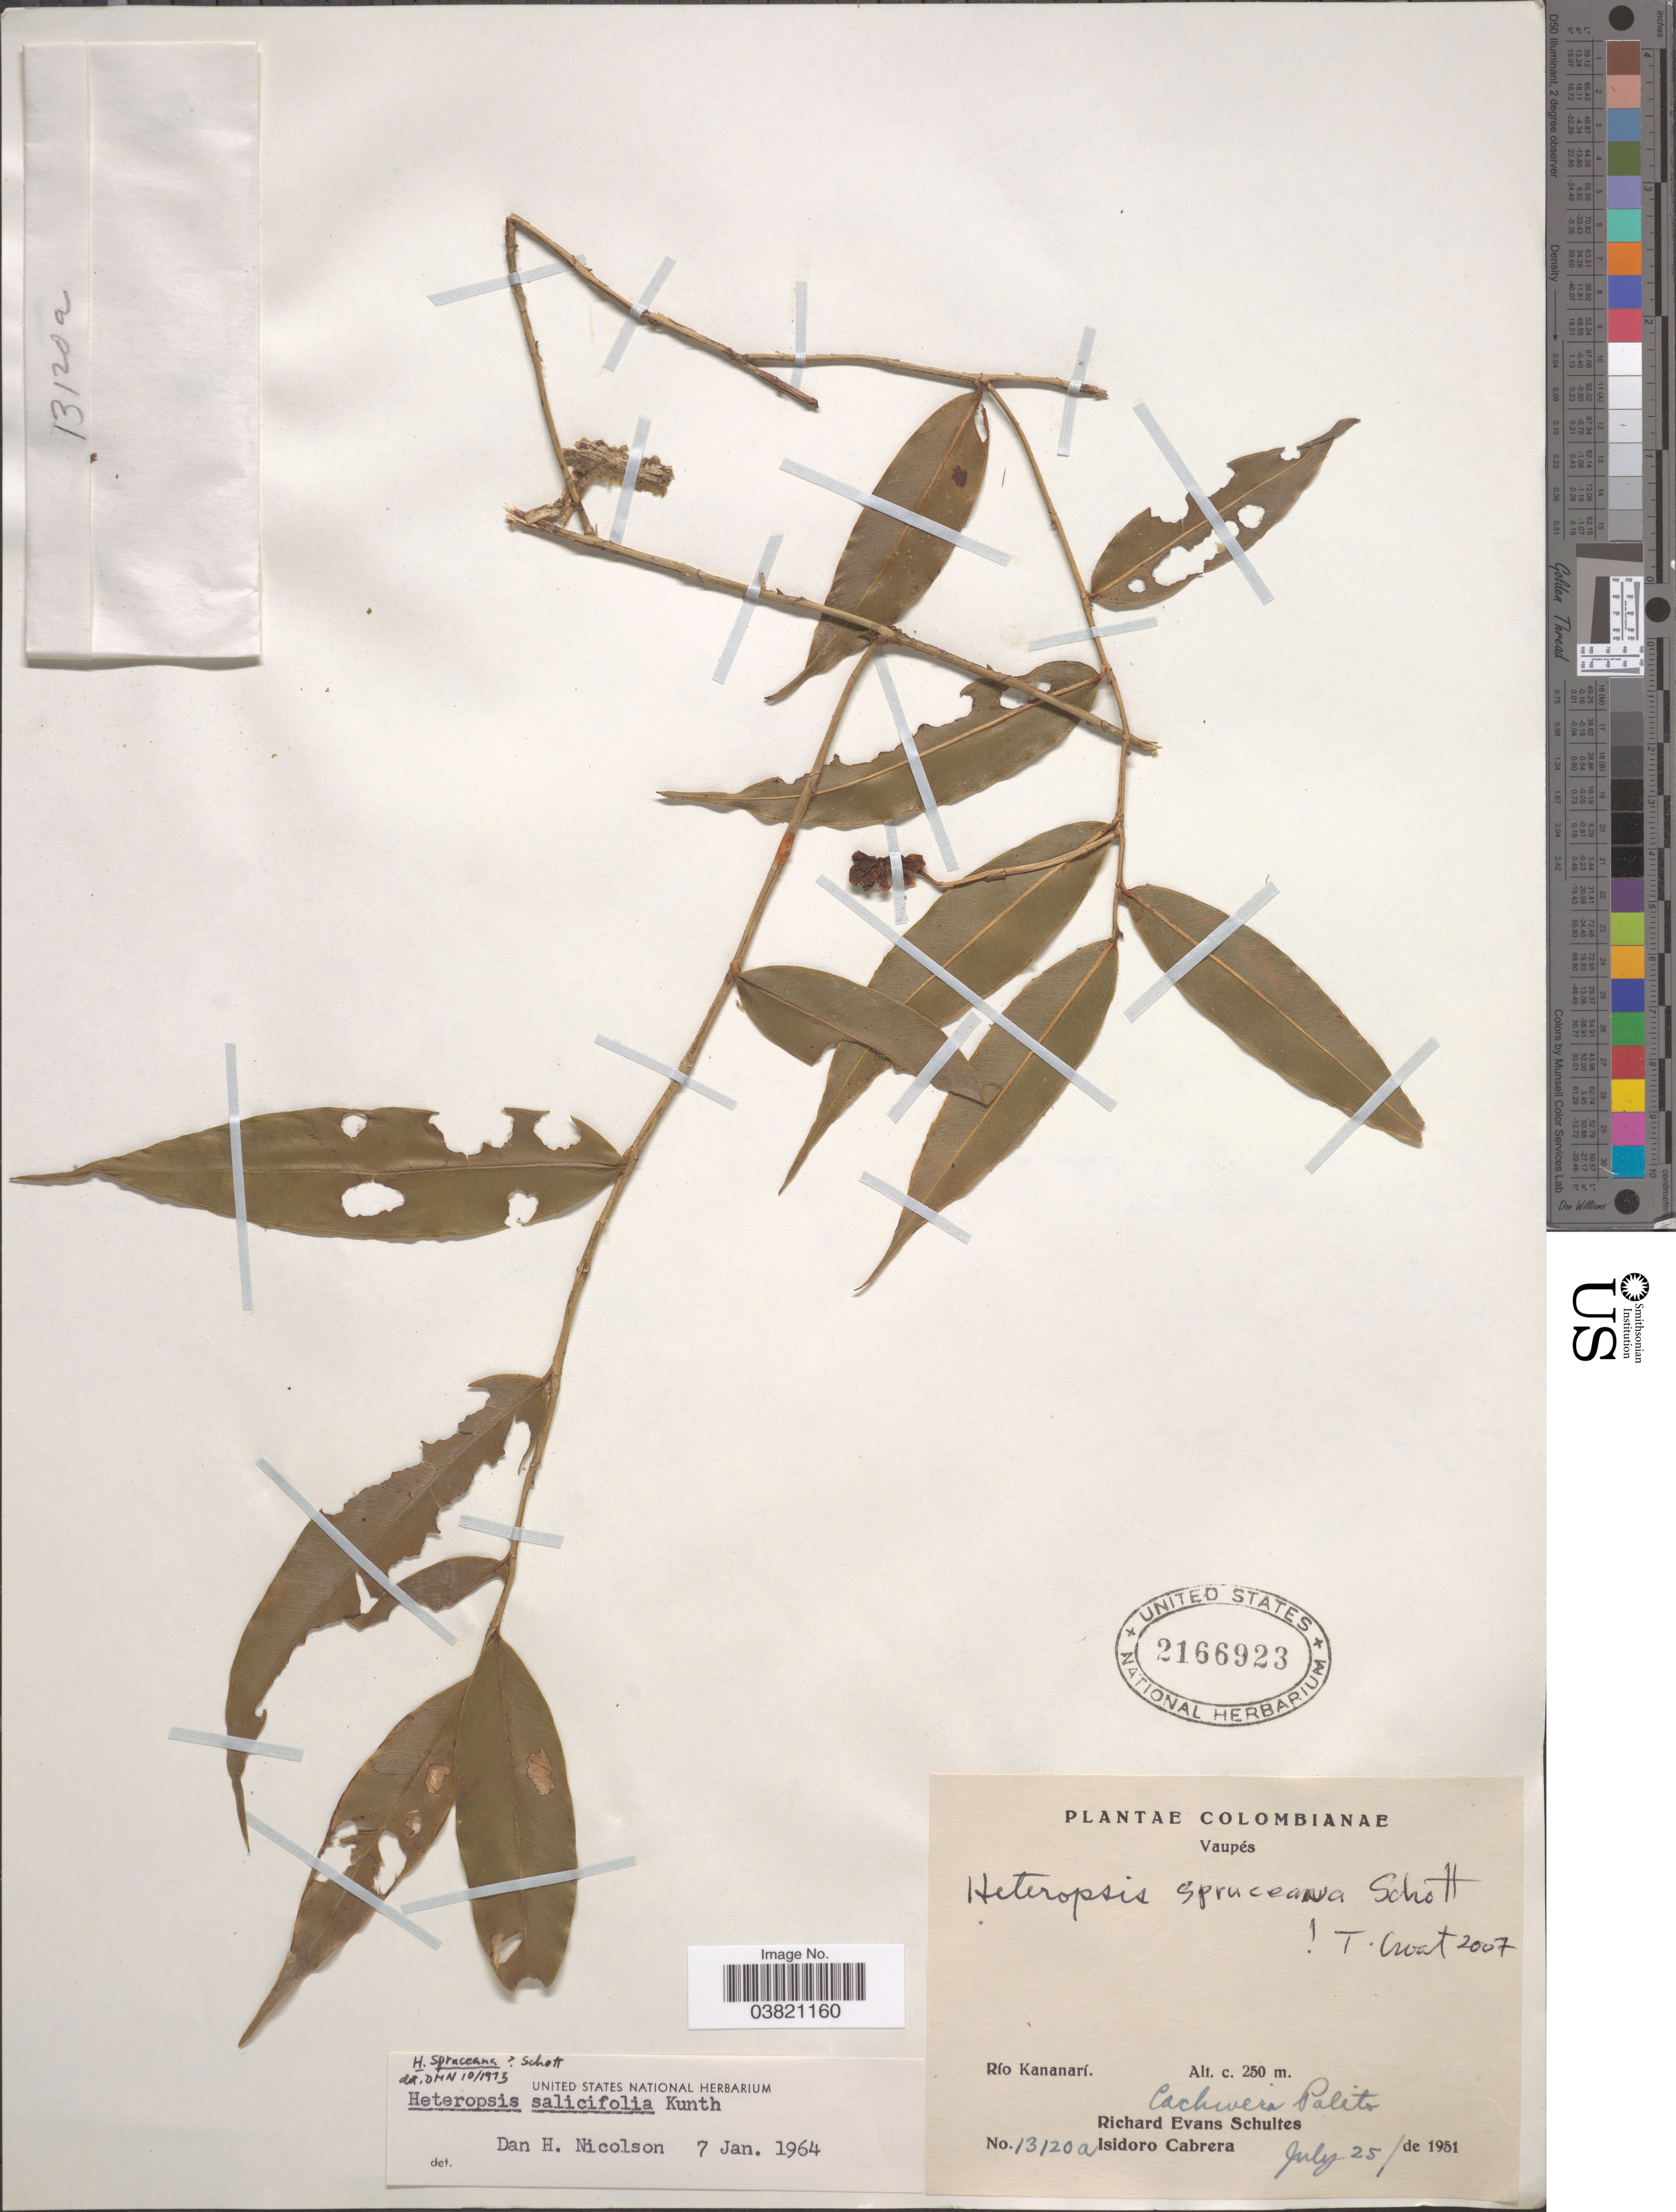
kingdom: Plantae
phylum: Tracheophyta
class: Liliopsida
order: Alismatales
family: Araceae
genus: Heteropsis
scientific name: Heteropsis spruceana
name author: Schott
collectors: R. E. Schultes & I. Cabrera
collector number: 13120a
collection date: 1951-07-25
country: Colombia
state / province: Vaupés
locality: Río Kananarí. Cachivera Palito.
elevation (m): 250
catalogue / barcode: US 2166923